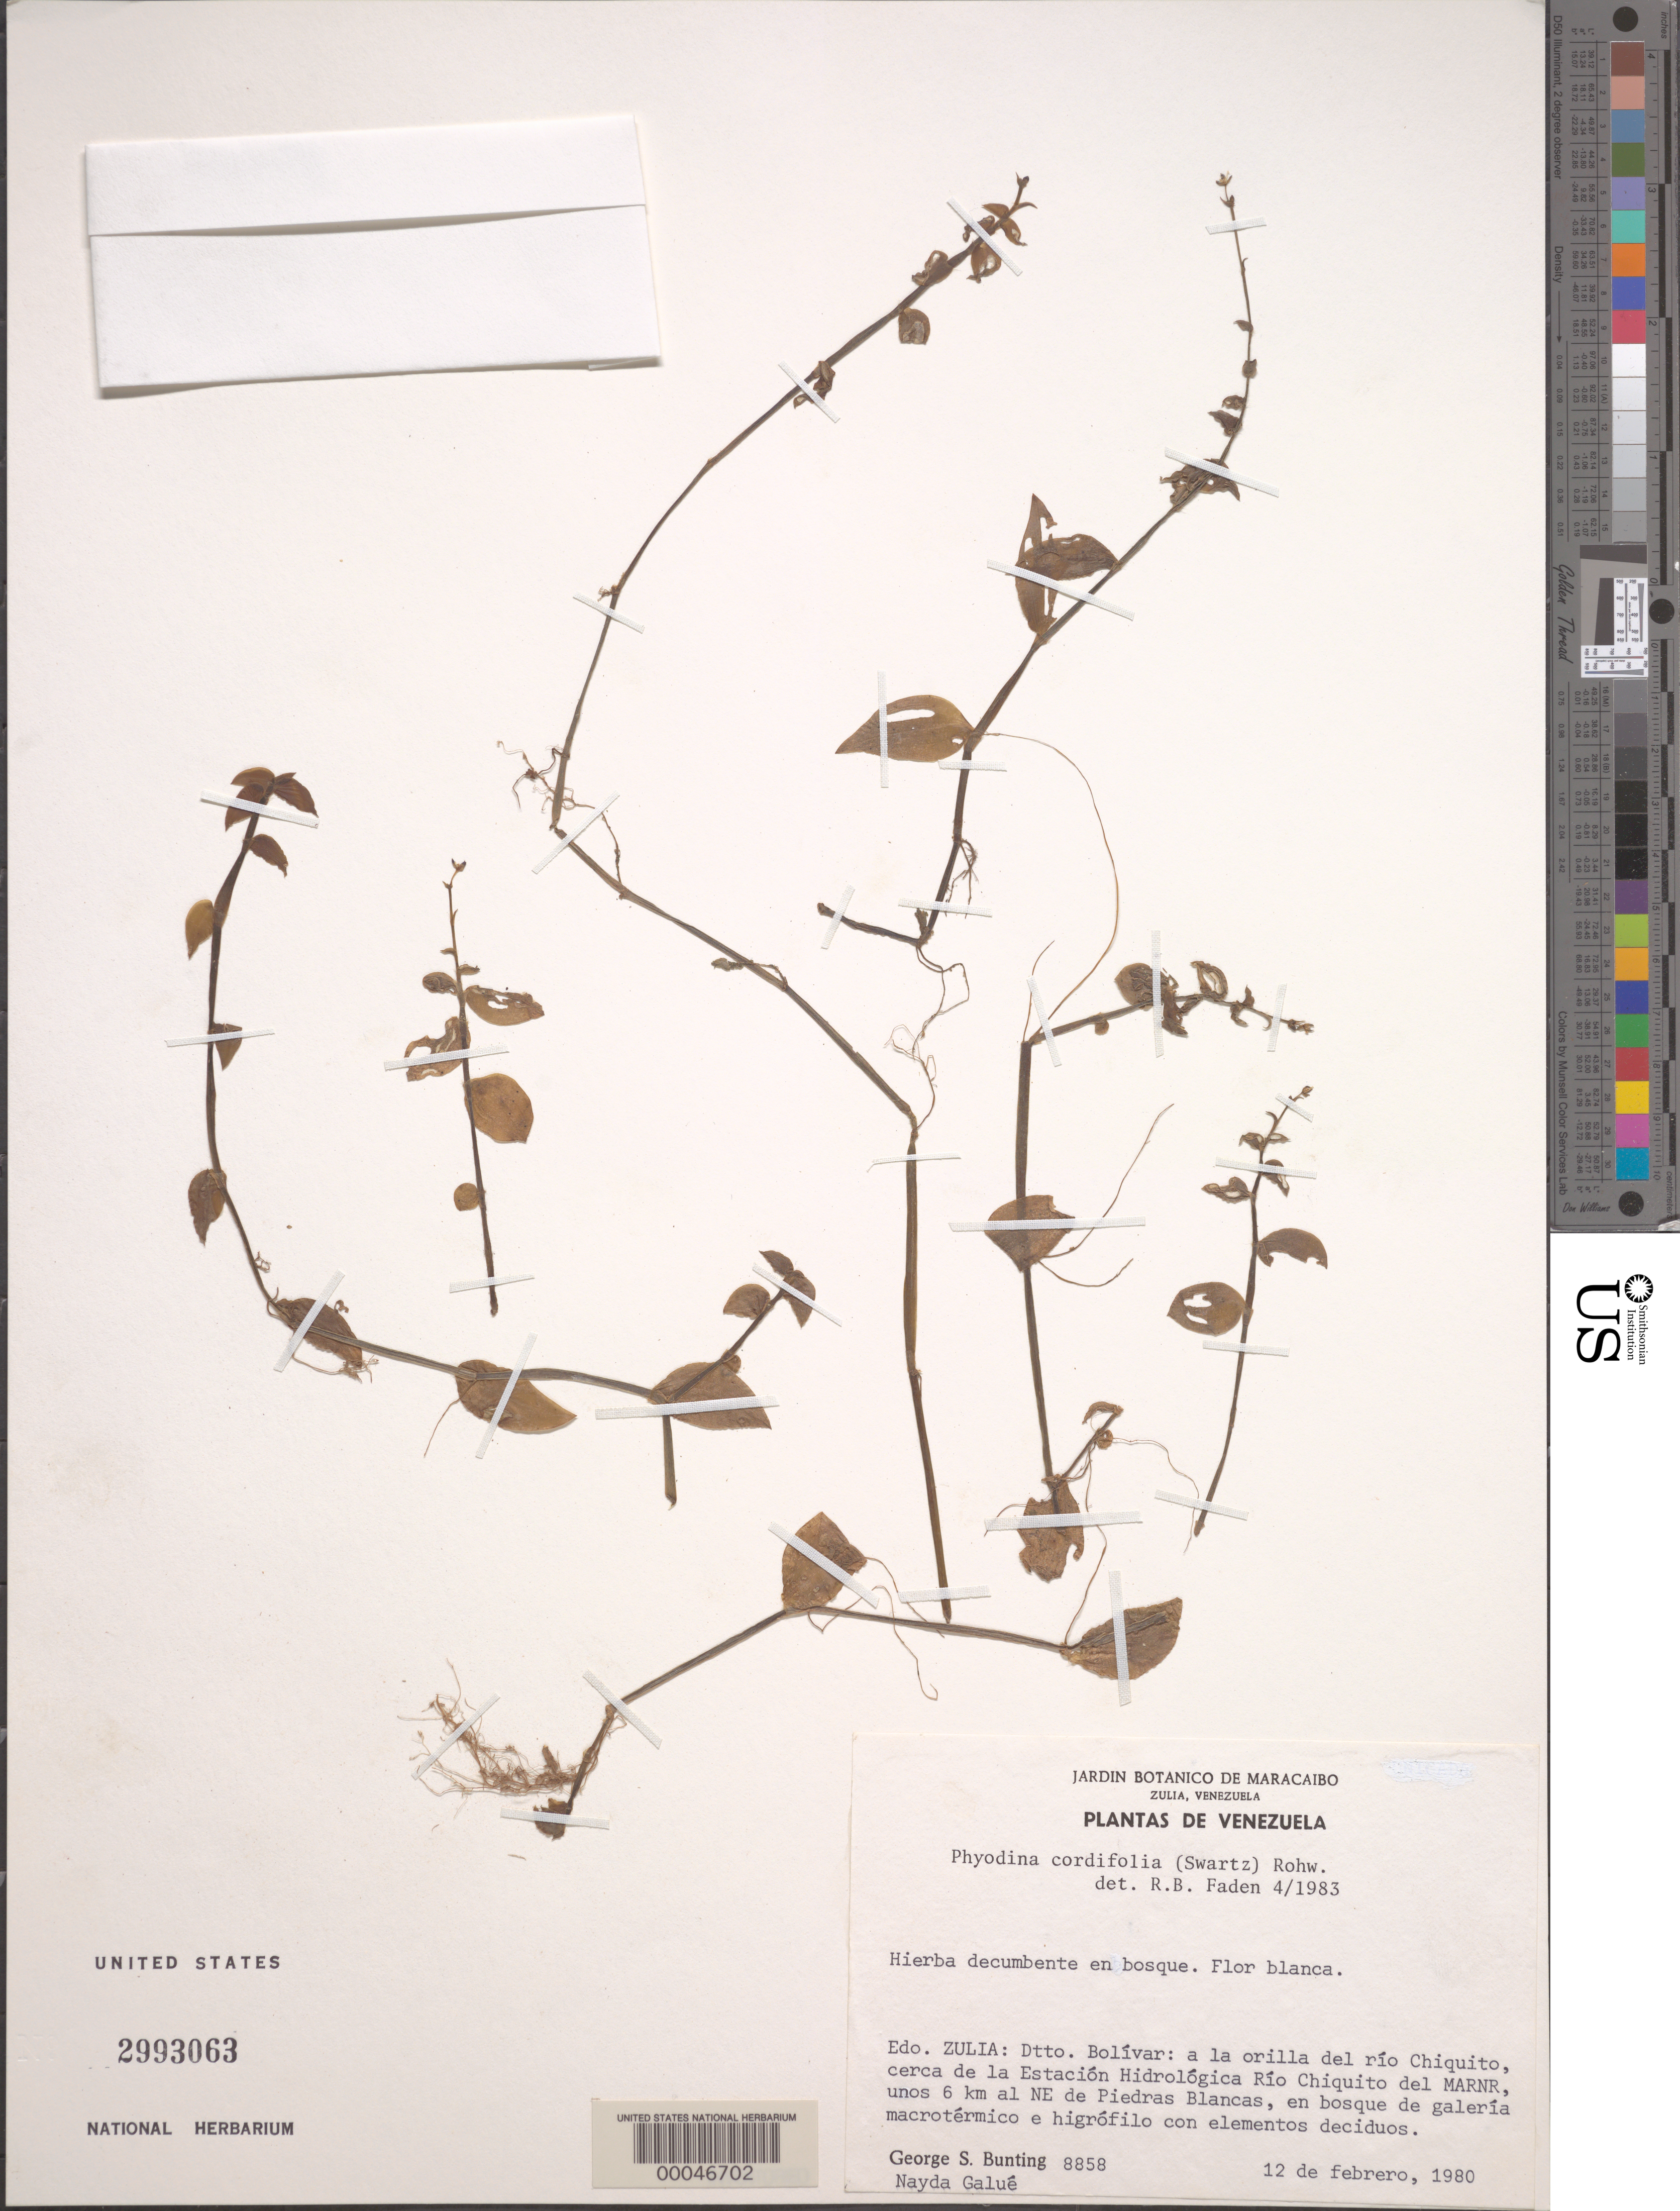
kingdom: Plantae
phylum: Tracheophyta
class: Liliopsida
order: Commelinales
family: Commelinaceae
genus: Callisia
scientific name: Callisia cordifolia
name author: (Sw.) E.S. Anderson & Woodson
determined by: Faden, Robert B., (US), Smithsonian Institution - National Museum of Natural History (UNITED STATES)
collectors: G. S. Bunting & N. Galue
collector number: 8858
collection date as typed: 12 Feb 1980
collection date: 1980-02-12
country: Venezuela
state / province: Zulia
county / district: Simón Bolívar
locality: Rio chiquito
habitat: Gallery forest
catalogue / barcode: US 2993063